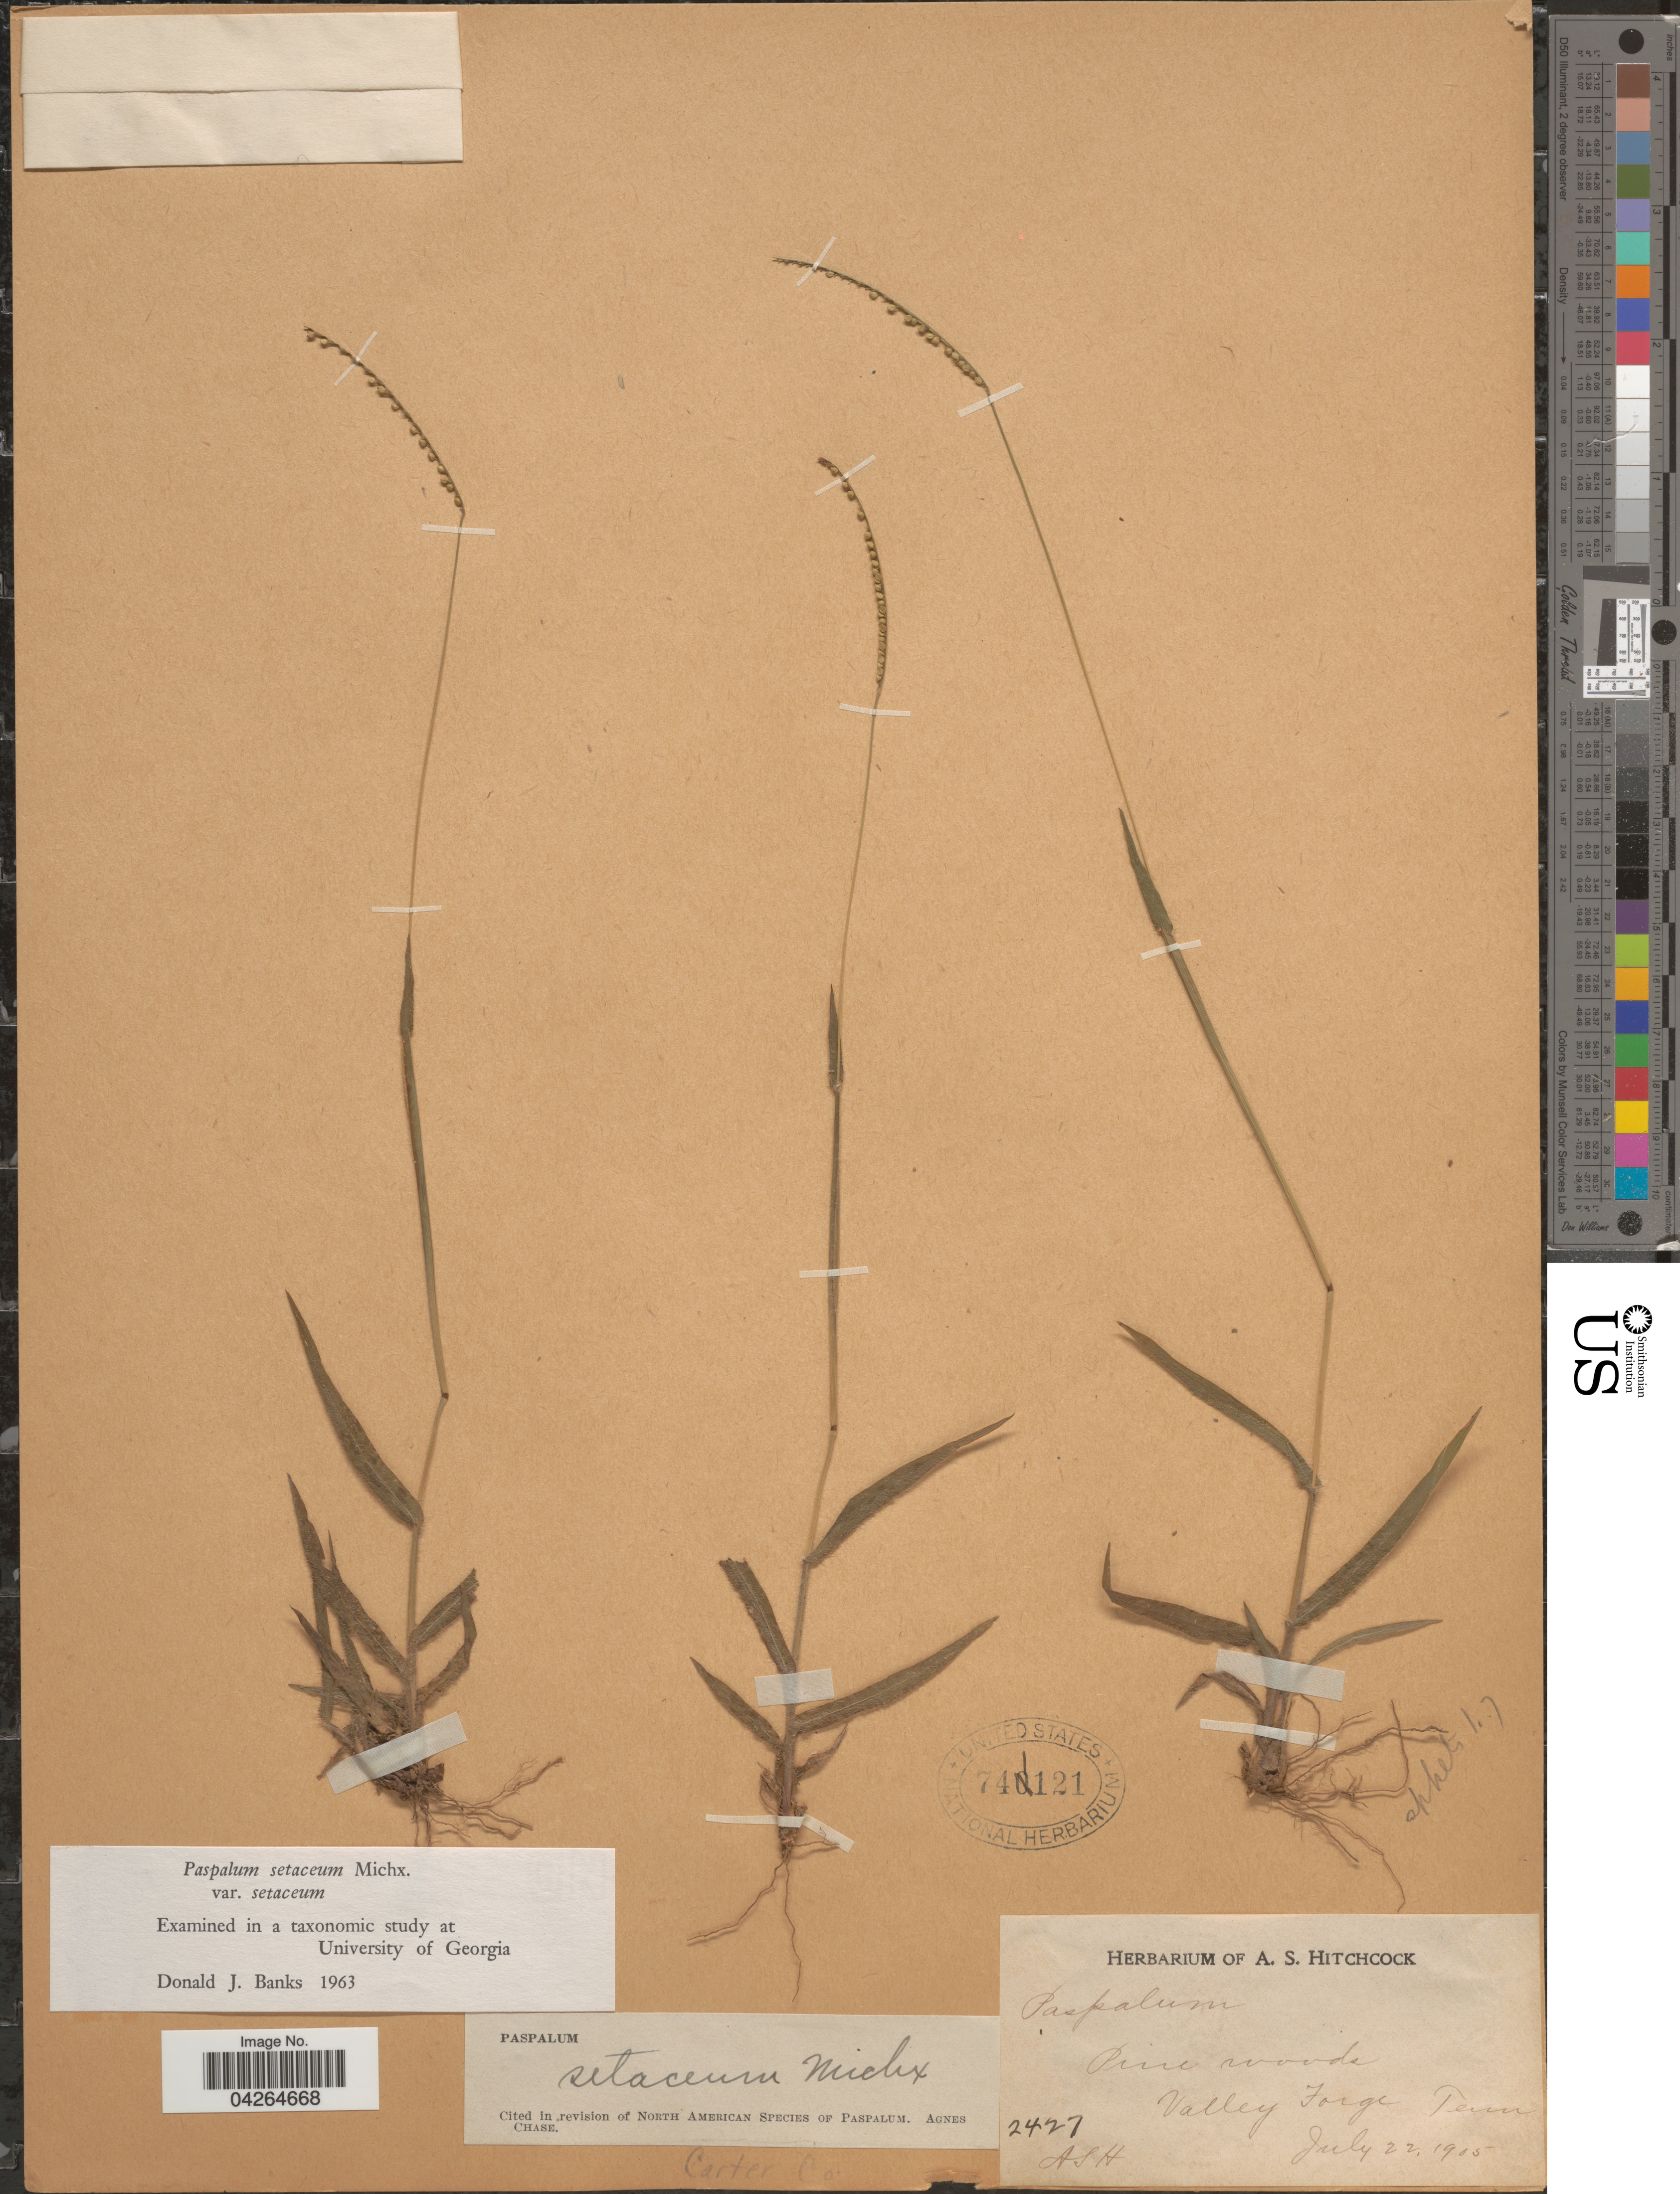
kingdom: Plantae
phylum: Tracheophyta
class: Liliopsida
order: Poales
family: Poaceae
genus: Paspalum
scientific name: Paspalum setaceum var. setaceum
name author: Michx.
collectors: A. S. Hitchcock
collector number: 2427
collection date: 1905-07-22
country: United States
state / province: Tennessee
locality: Valley Forge. Carter Co.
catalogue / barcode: US 741121